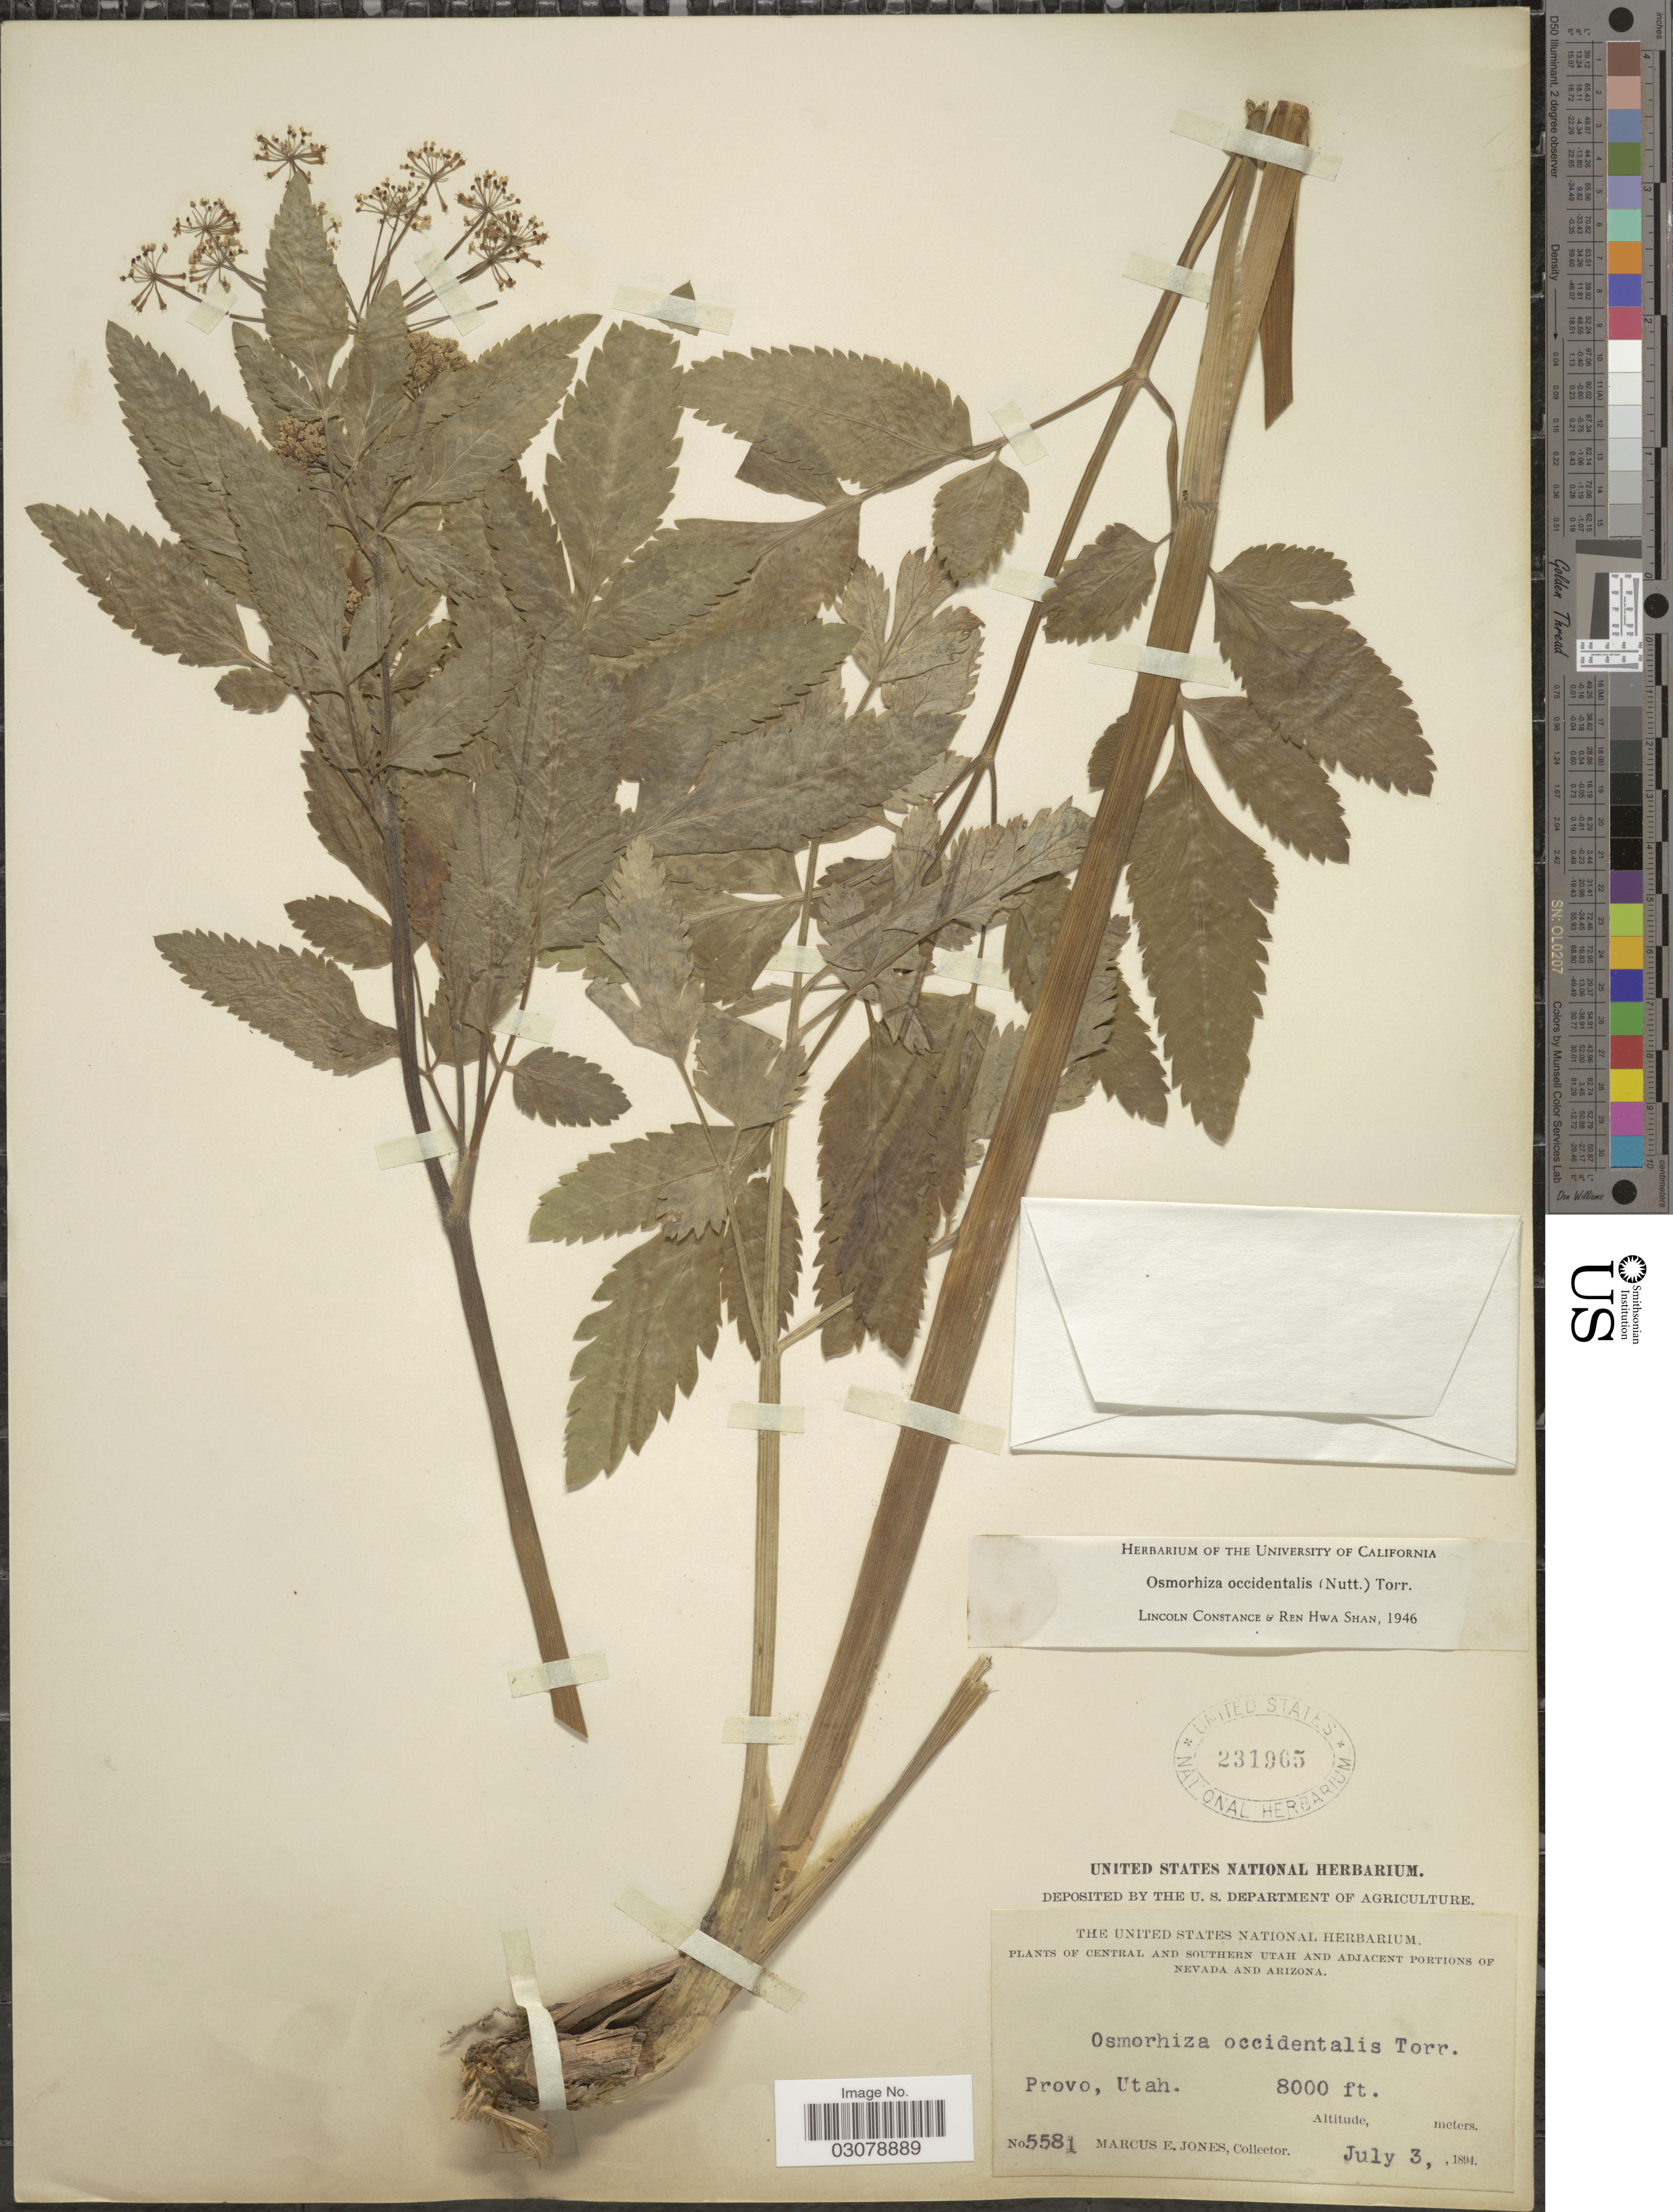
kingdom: Plantae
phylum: Tracheophyta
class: Magnoliopsida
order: Apiales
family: Apiaceae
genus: Osmorhiza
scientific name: Osmorhiza occidentalis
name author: (Nutt.) Torr.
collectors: M. E. Jones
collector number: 5581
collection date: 1894-07-03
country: United States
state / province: Utah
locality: Central and Southern Utah, Provo, Utah.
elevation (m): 2438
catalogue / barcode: US 231965